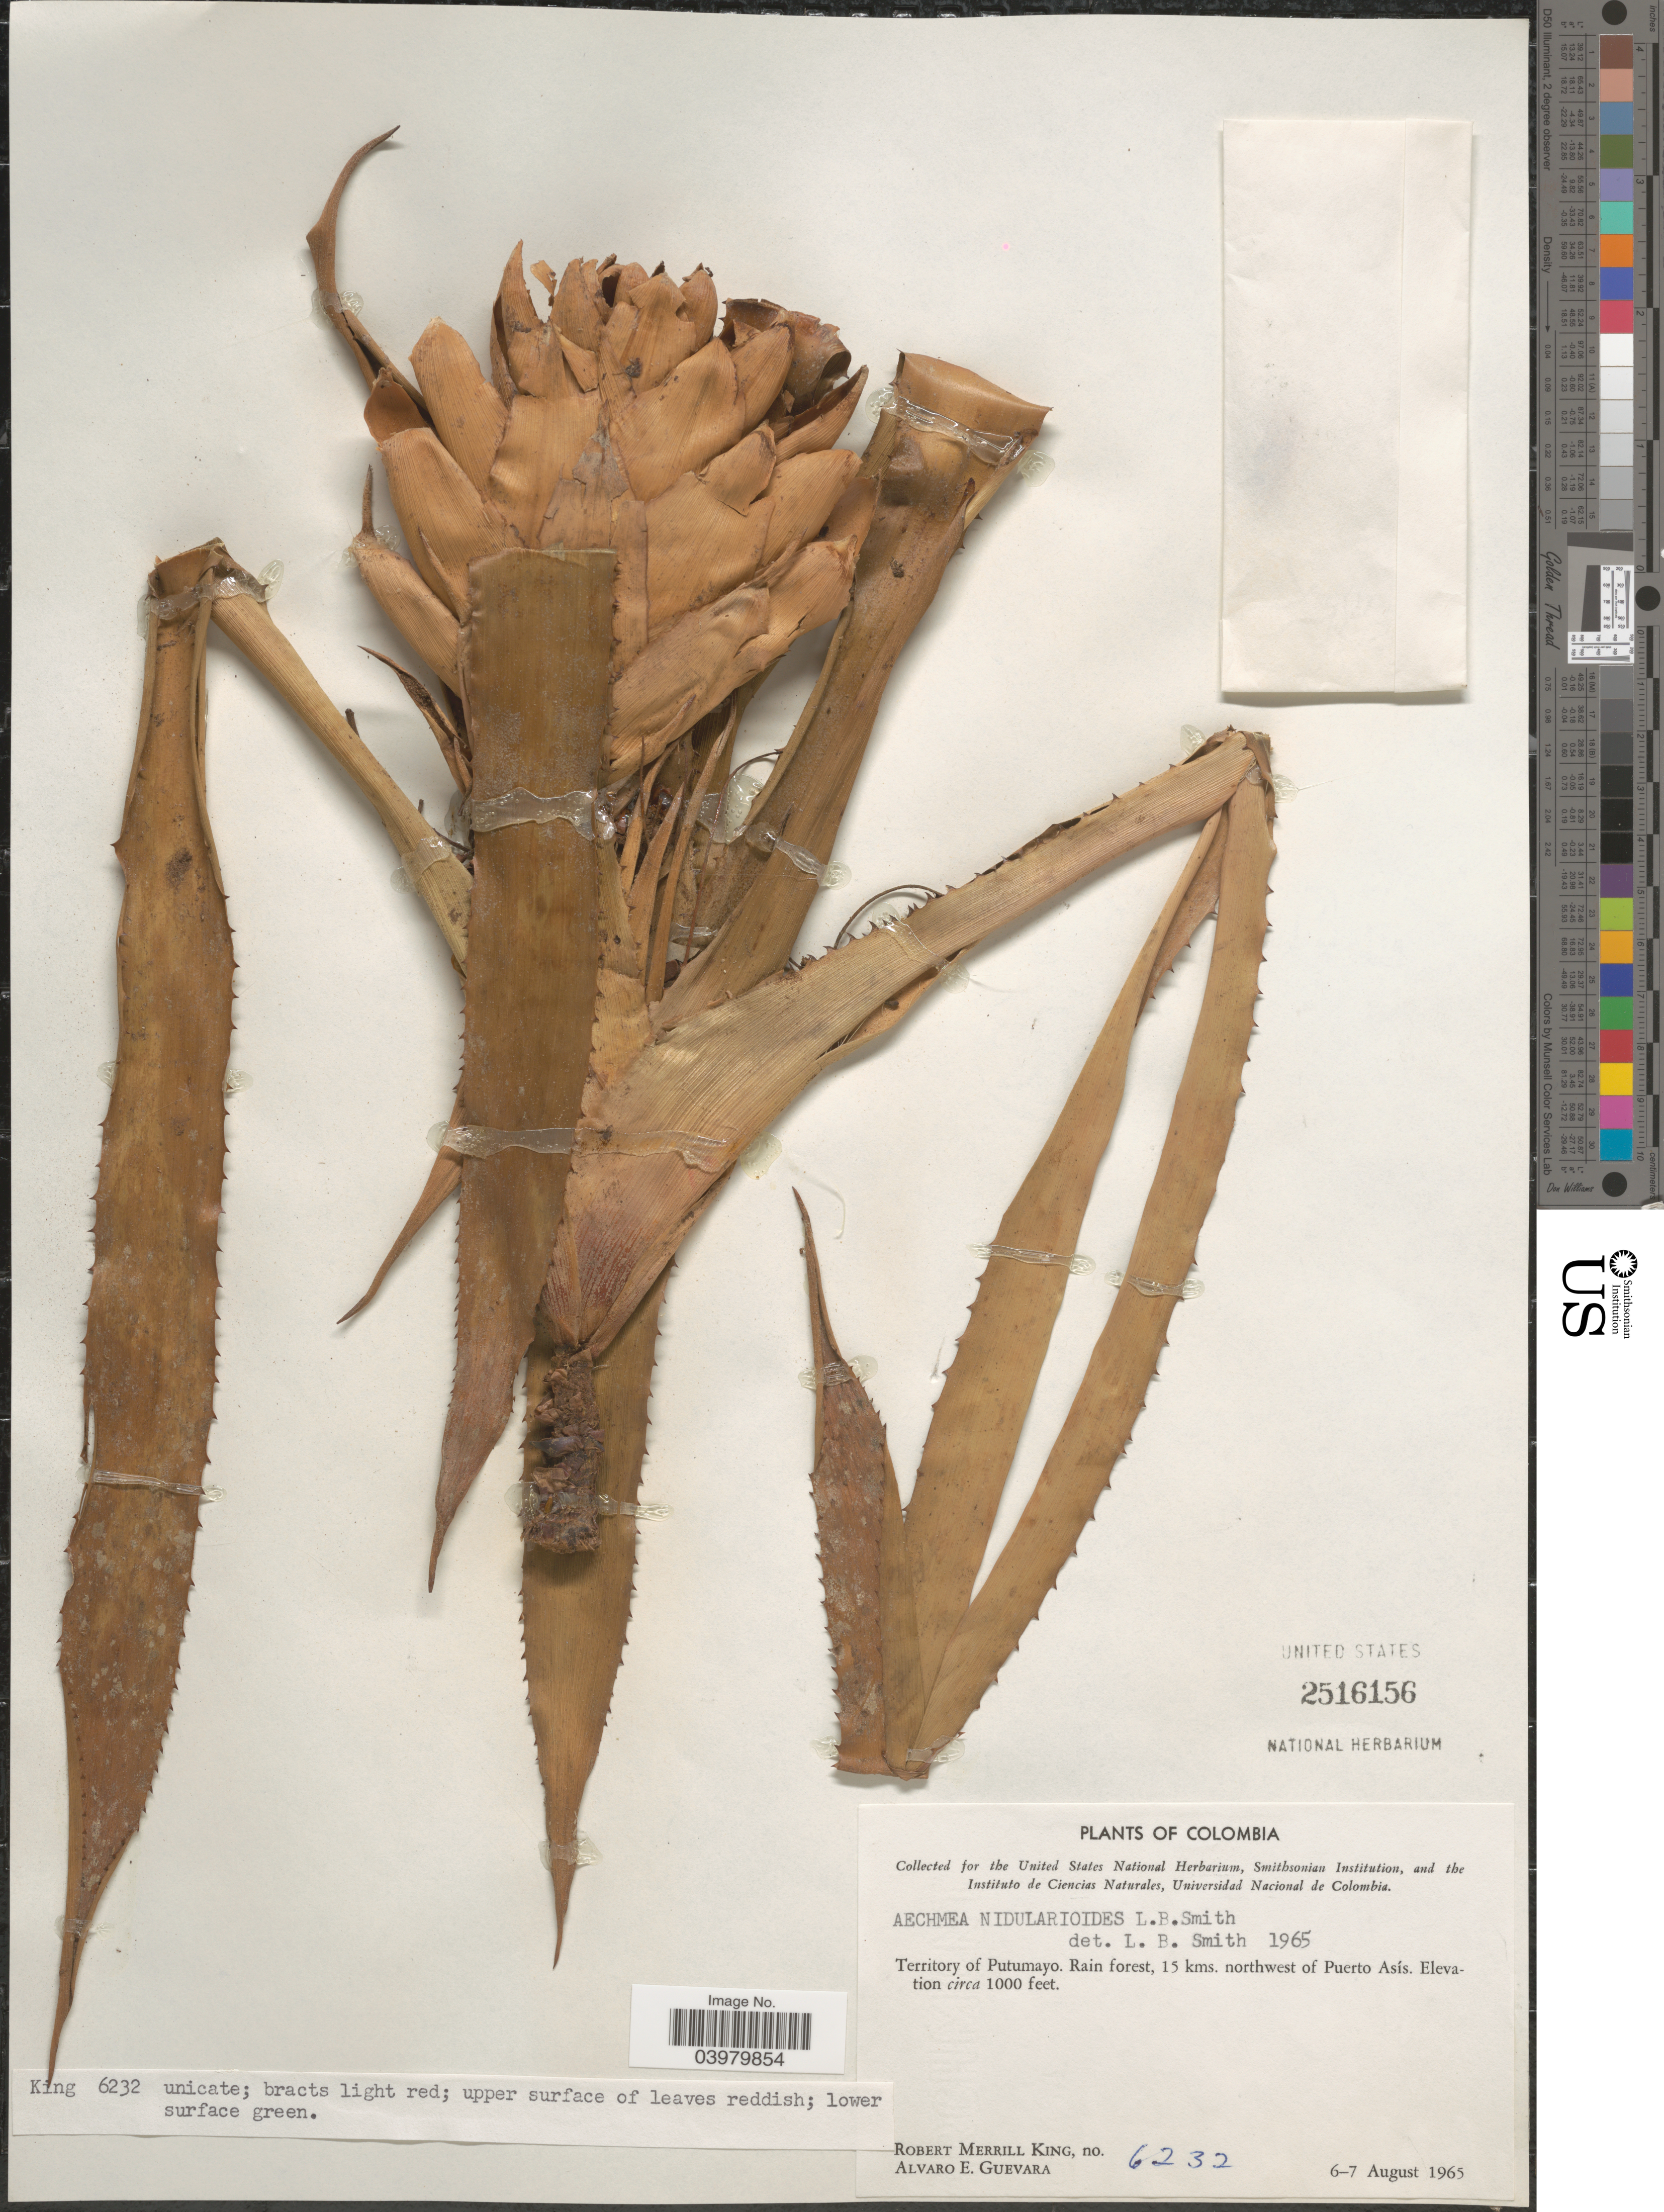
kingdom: Plantae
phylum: Tracheophyta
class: Liliopsida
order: Poales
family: Bromeliaceae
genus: Aechmea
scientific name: Aechmea nidularioides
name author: L.B. Sm.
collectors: R. M. King & A. E. Guevara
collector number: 6232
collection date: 1965-08-06/1965-08-07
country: Colombia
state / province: Putumayo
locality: Rain forest, 15 kms. northwest of Puerto Asís.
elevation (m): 305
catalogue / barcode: US 2516156